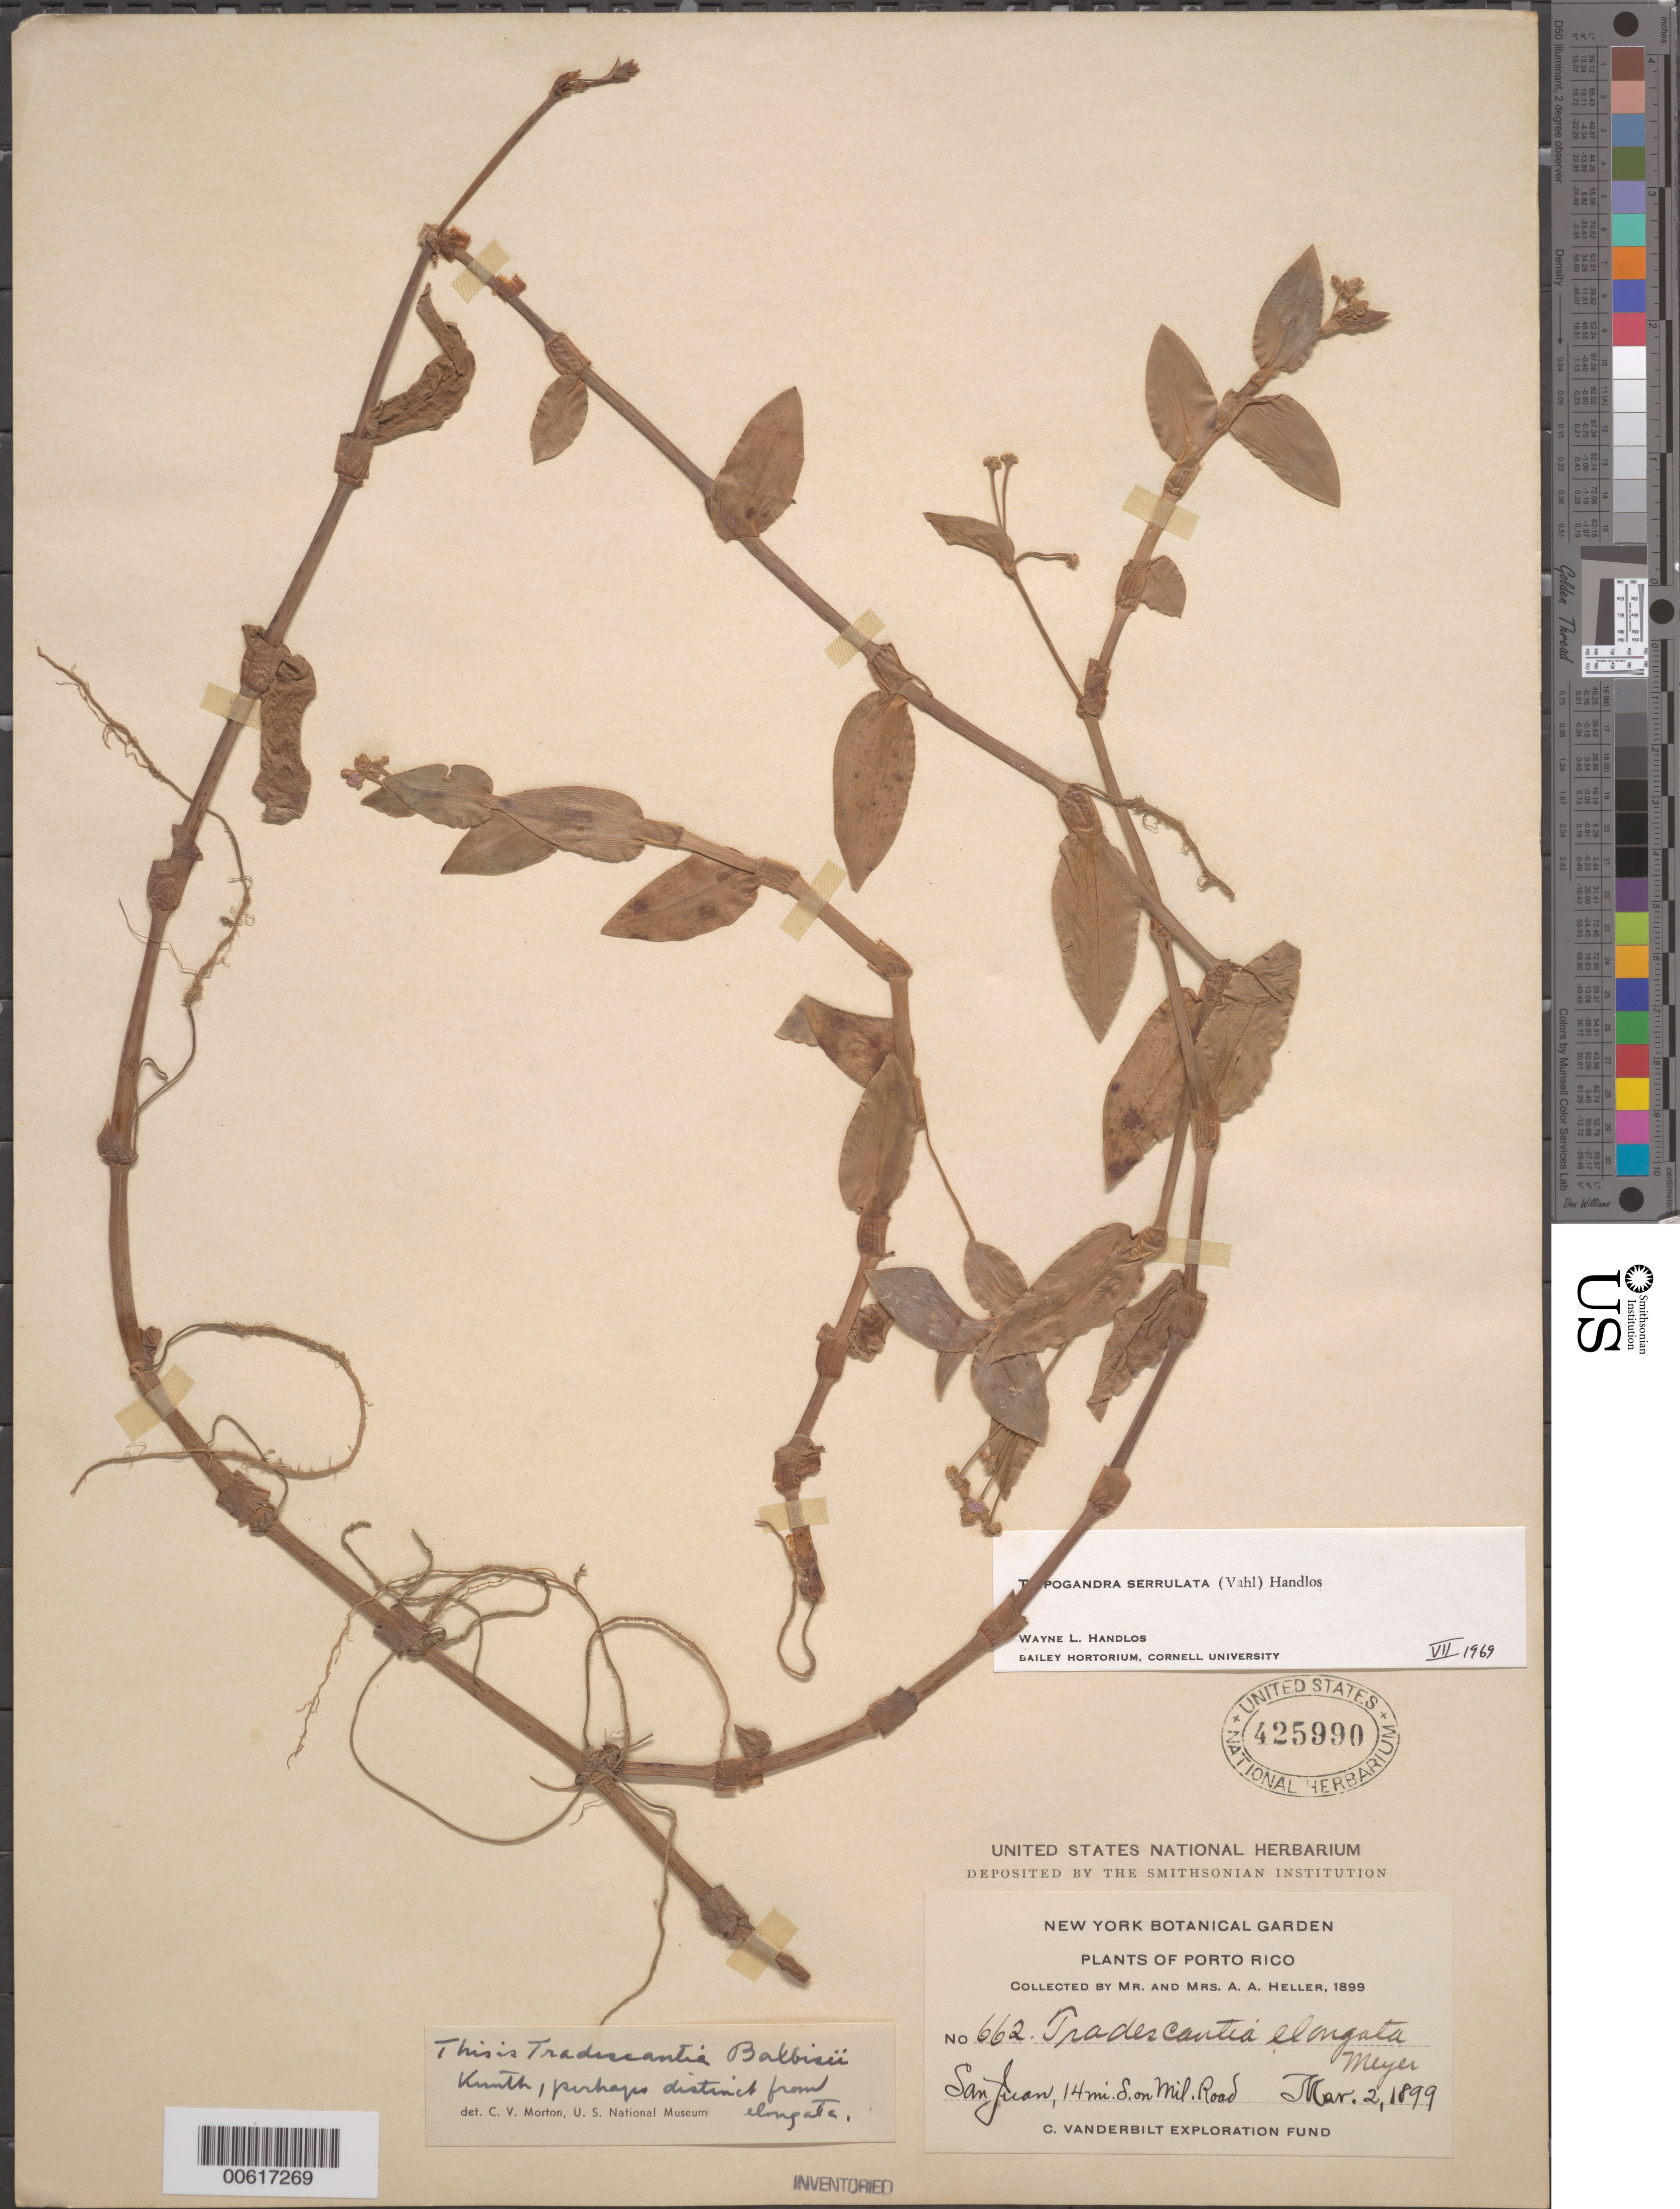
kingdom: Plantae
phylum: Tracheophyta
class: Liliopsida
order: Commelinales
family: Commelinaceae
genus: Tripogandra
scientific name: Tripogandra serrulata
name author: (Vahl) Handlos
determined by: Handlos, W. L.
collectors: A. A. Heller & A. A. Heller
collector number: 662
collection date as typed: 02 Mar 1899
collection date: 1899-03-02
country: Puerto Rico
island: Greater Antilles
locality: San juan, s on mil. road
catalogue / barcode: US 425990